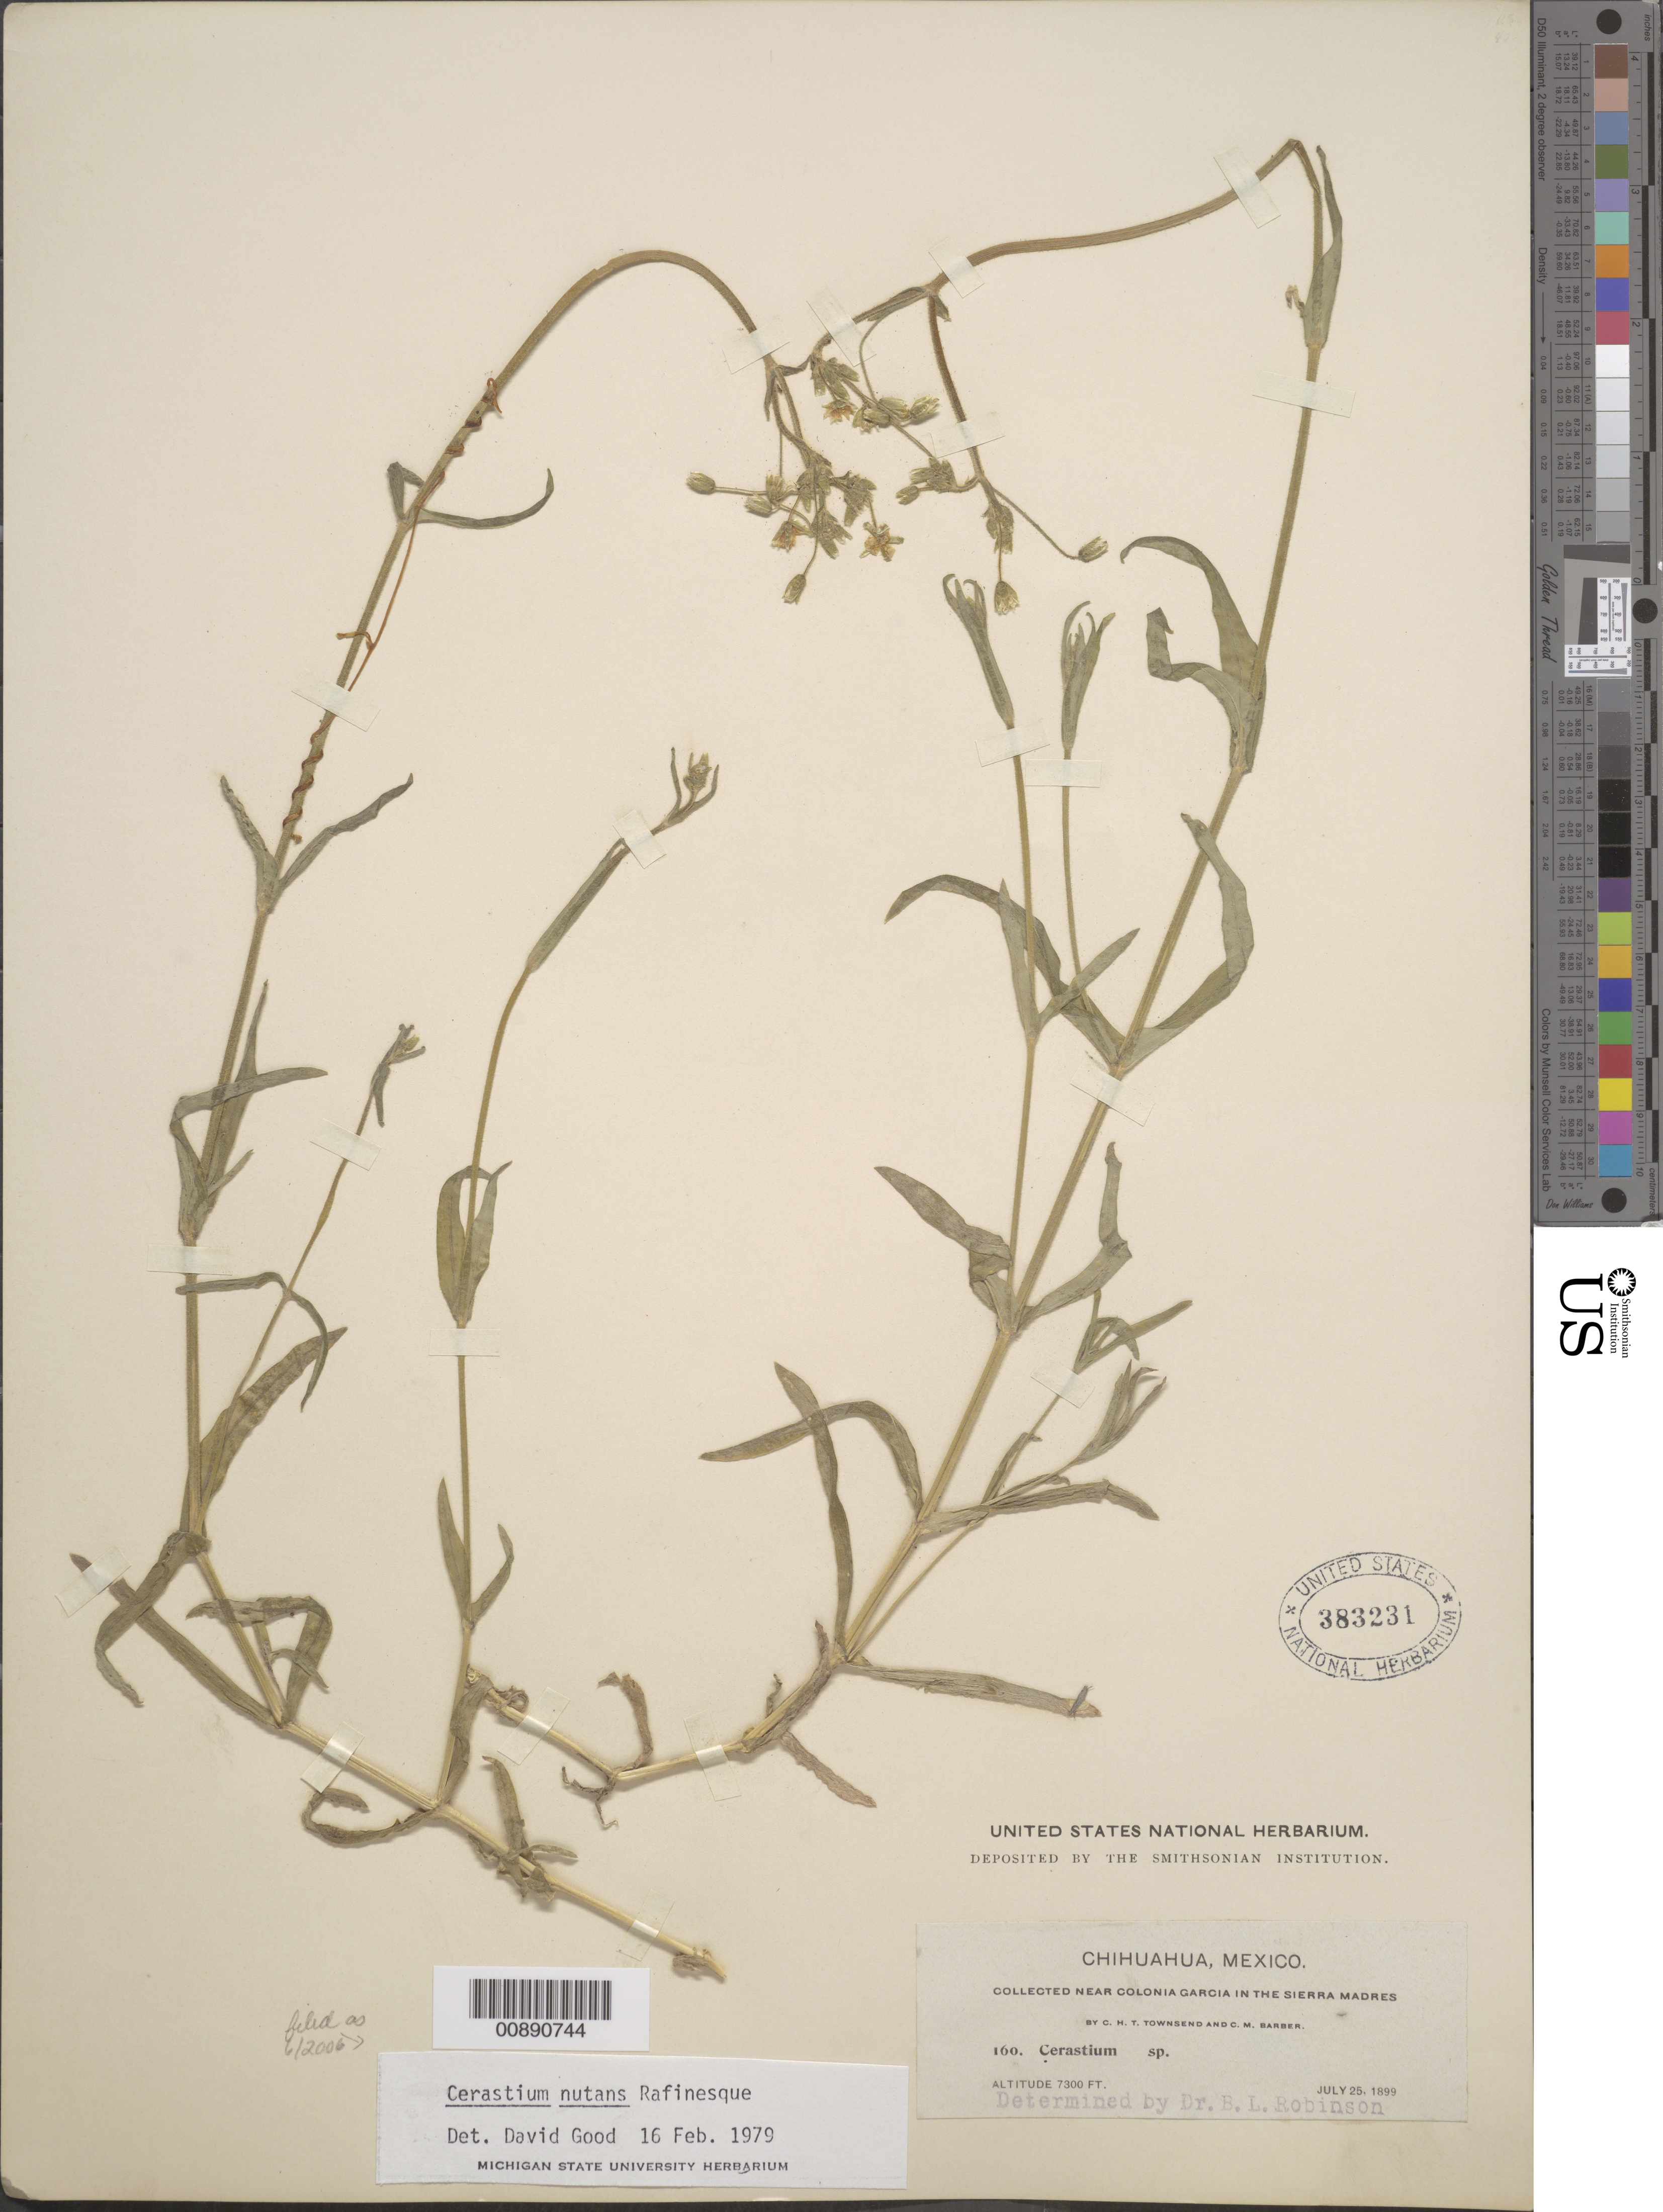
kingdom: Plantae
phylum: Tracheophyta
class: Magnoliopsida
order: Caryophyllales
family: Caryophyllaceae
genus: Cerastium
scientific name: Cerastium nutans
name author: Raf.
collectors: C. H. T. Townsend & C. Barber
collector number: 160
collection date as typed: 25 Jul 1899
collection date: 1899-07-25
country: Mexico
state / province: Chihuahua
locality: Colonia García in the Sierra Madre, Chihuahua.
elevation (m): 2225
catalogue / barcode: US 383231